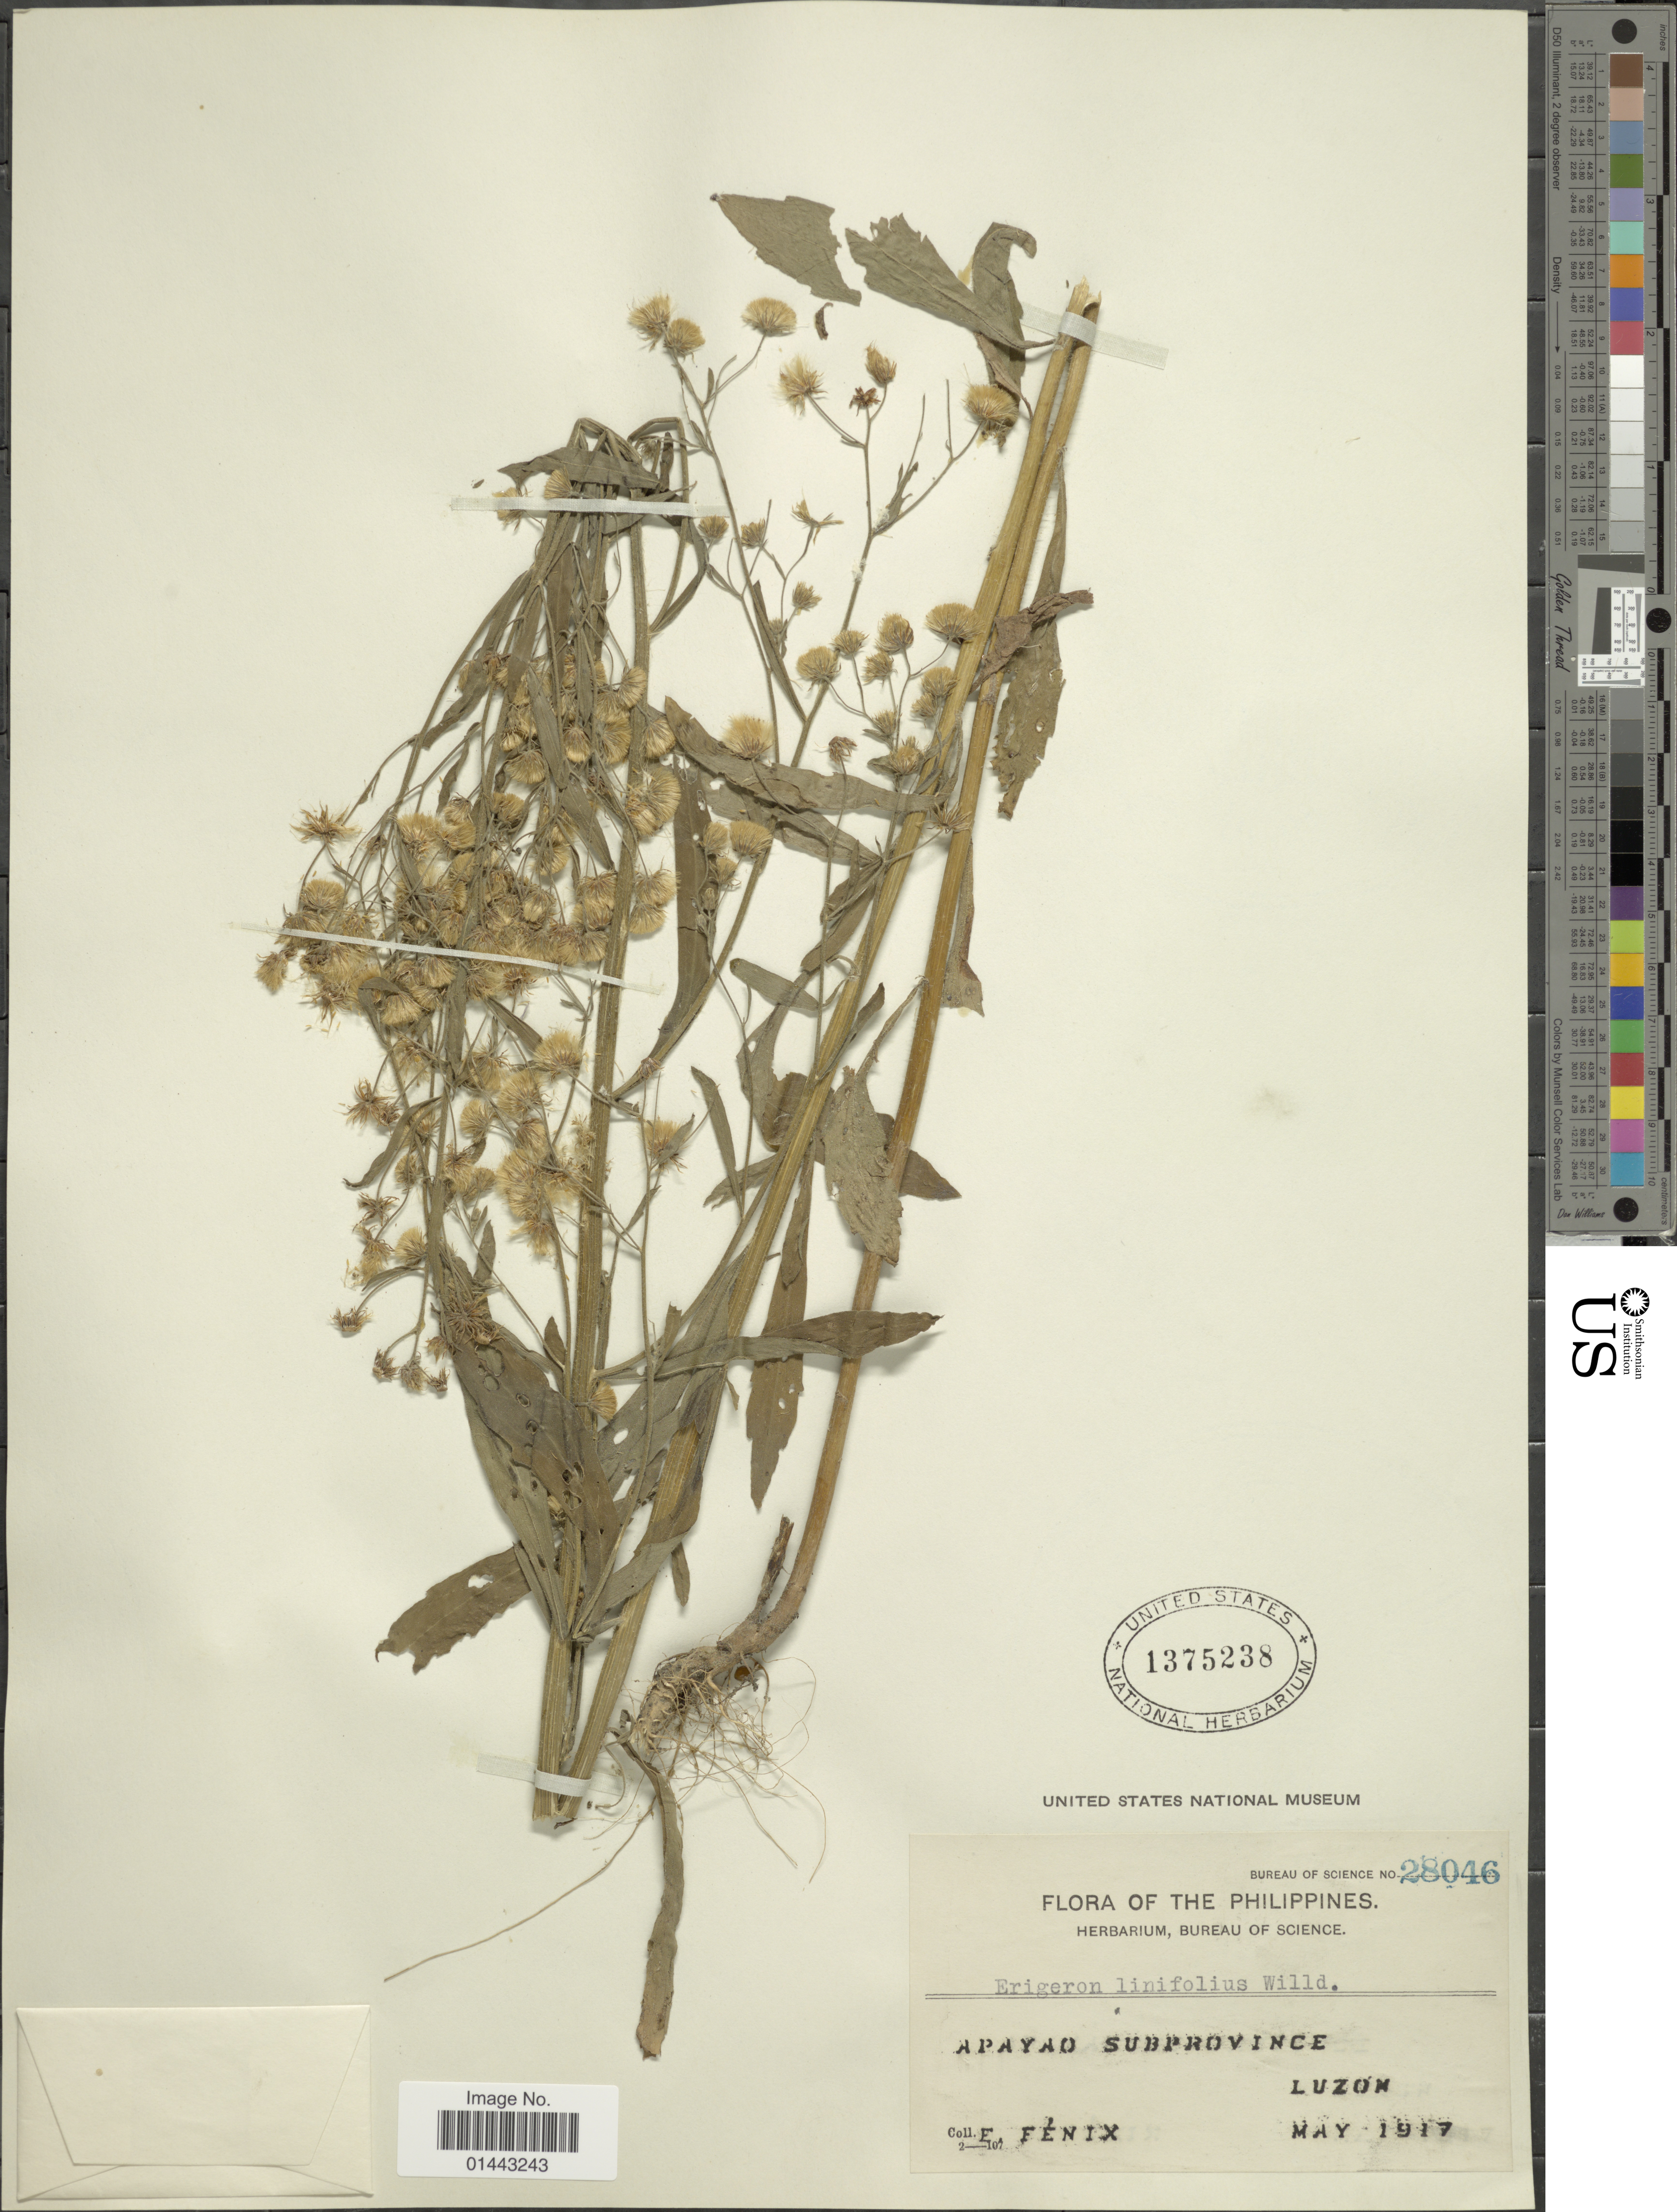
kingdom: Plantae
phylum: Tracheophyta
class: Magnoliopsida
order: Asterales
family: Asteraceae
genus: Erigeron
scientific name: Erigeron bonariensis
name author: L.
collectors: E. Fénix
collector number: Bureau of Science 28046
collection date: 1917-05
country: Philippines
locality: Apayo Subprovince, Luzon.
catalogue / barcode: US 1375238